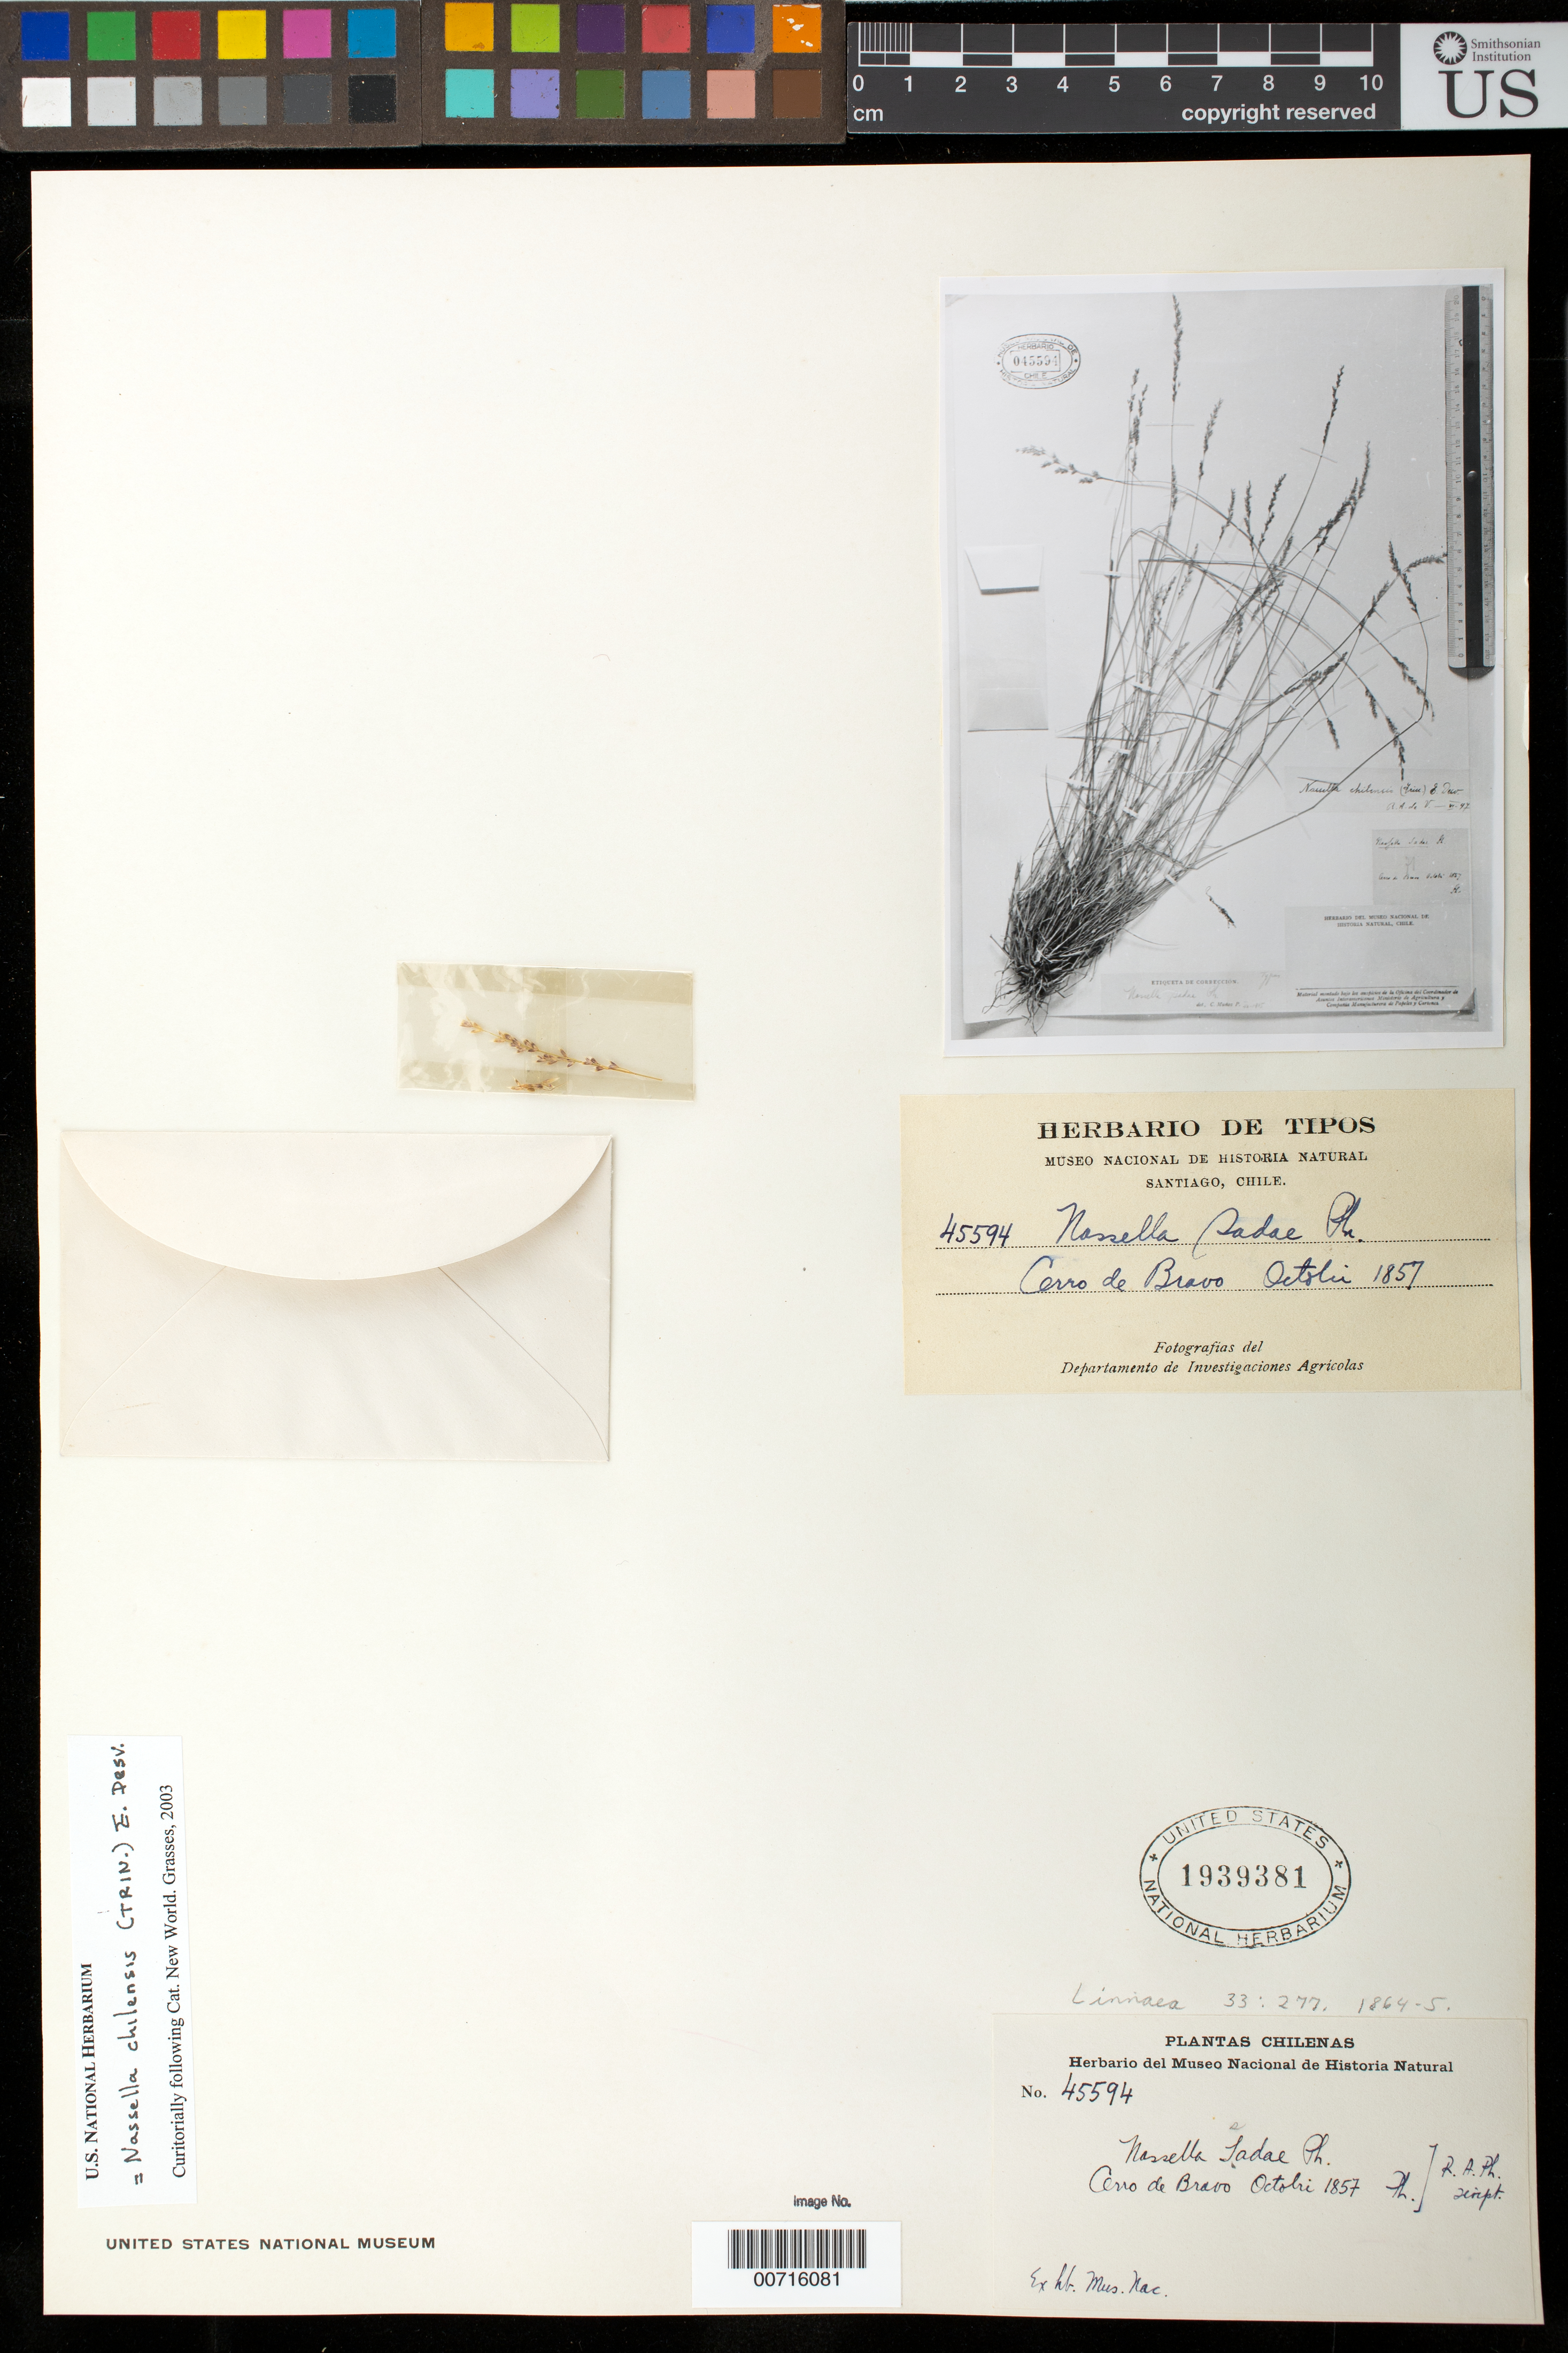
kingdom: Plantae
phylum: Tracheophyta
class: Liliopsida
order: Poales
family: Poaceae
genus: Nassella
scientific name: Nassella sadae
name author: Phil.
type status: Type Collection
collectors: R. A. Philippi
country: Chile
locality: Cerro de Bravo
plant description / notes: Photograph and fragmentary material of type specimen ex herb. Mus. Nac. Hist. Nat.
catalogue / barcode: US 1939381